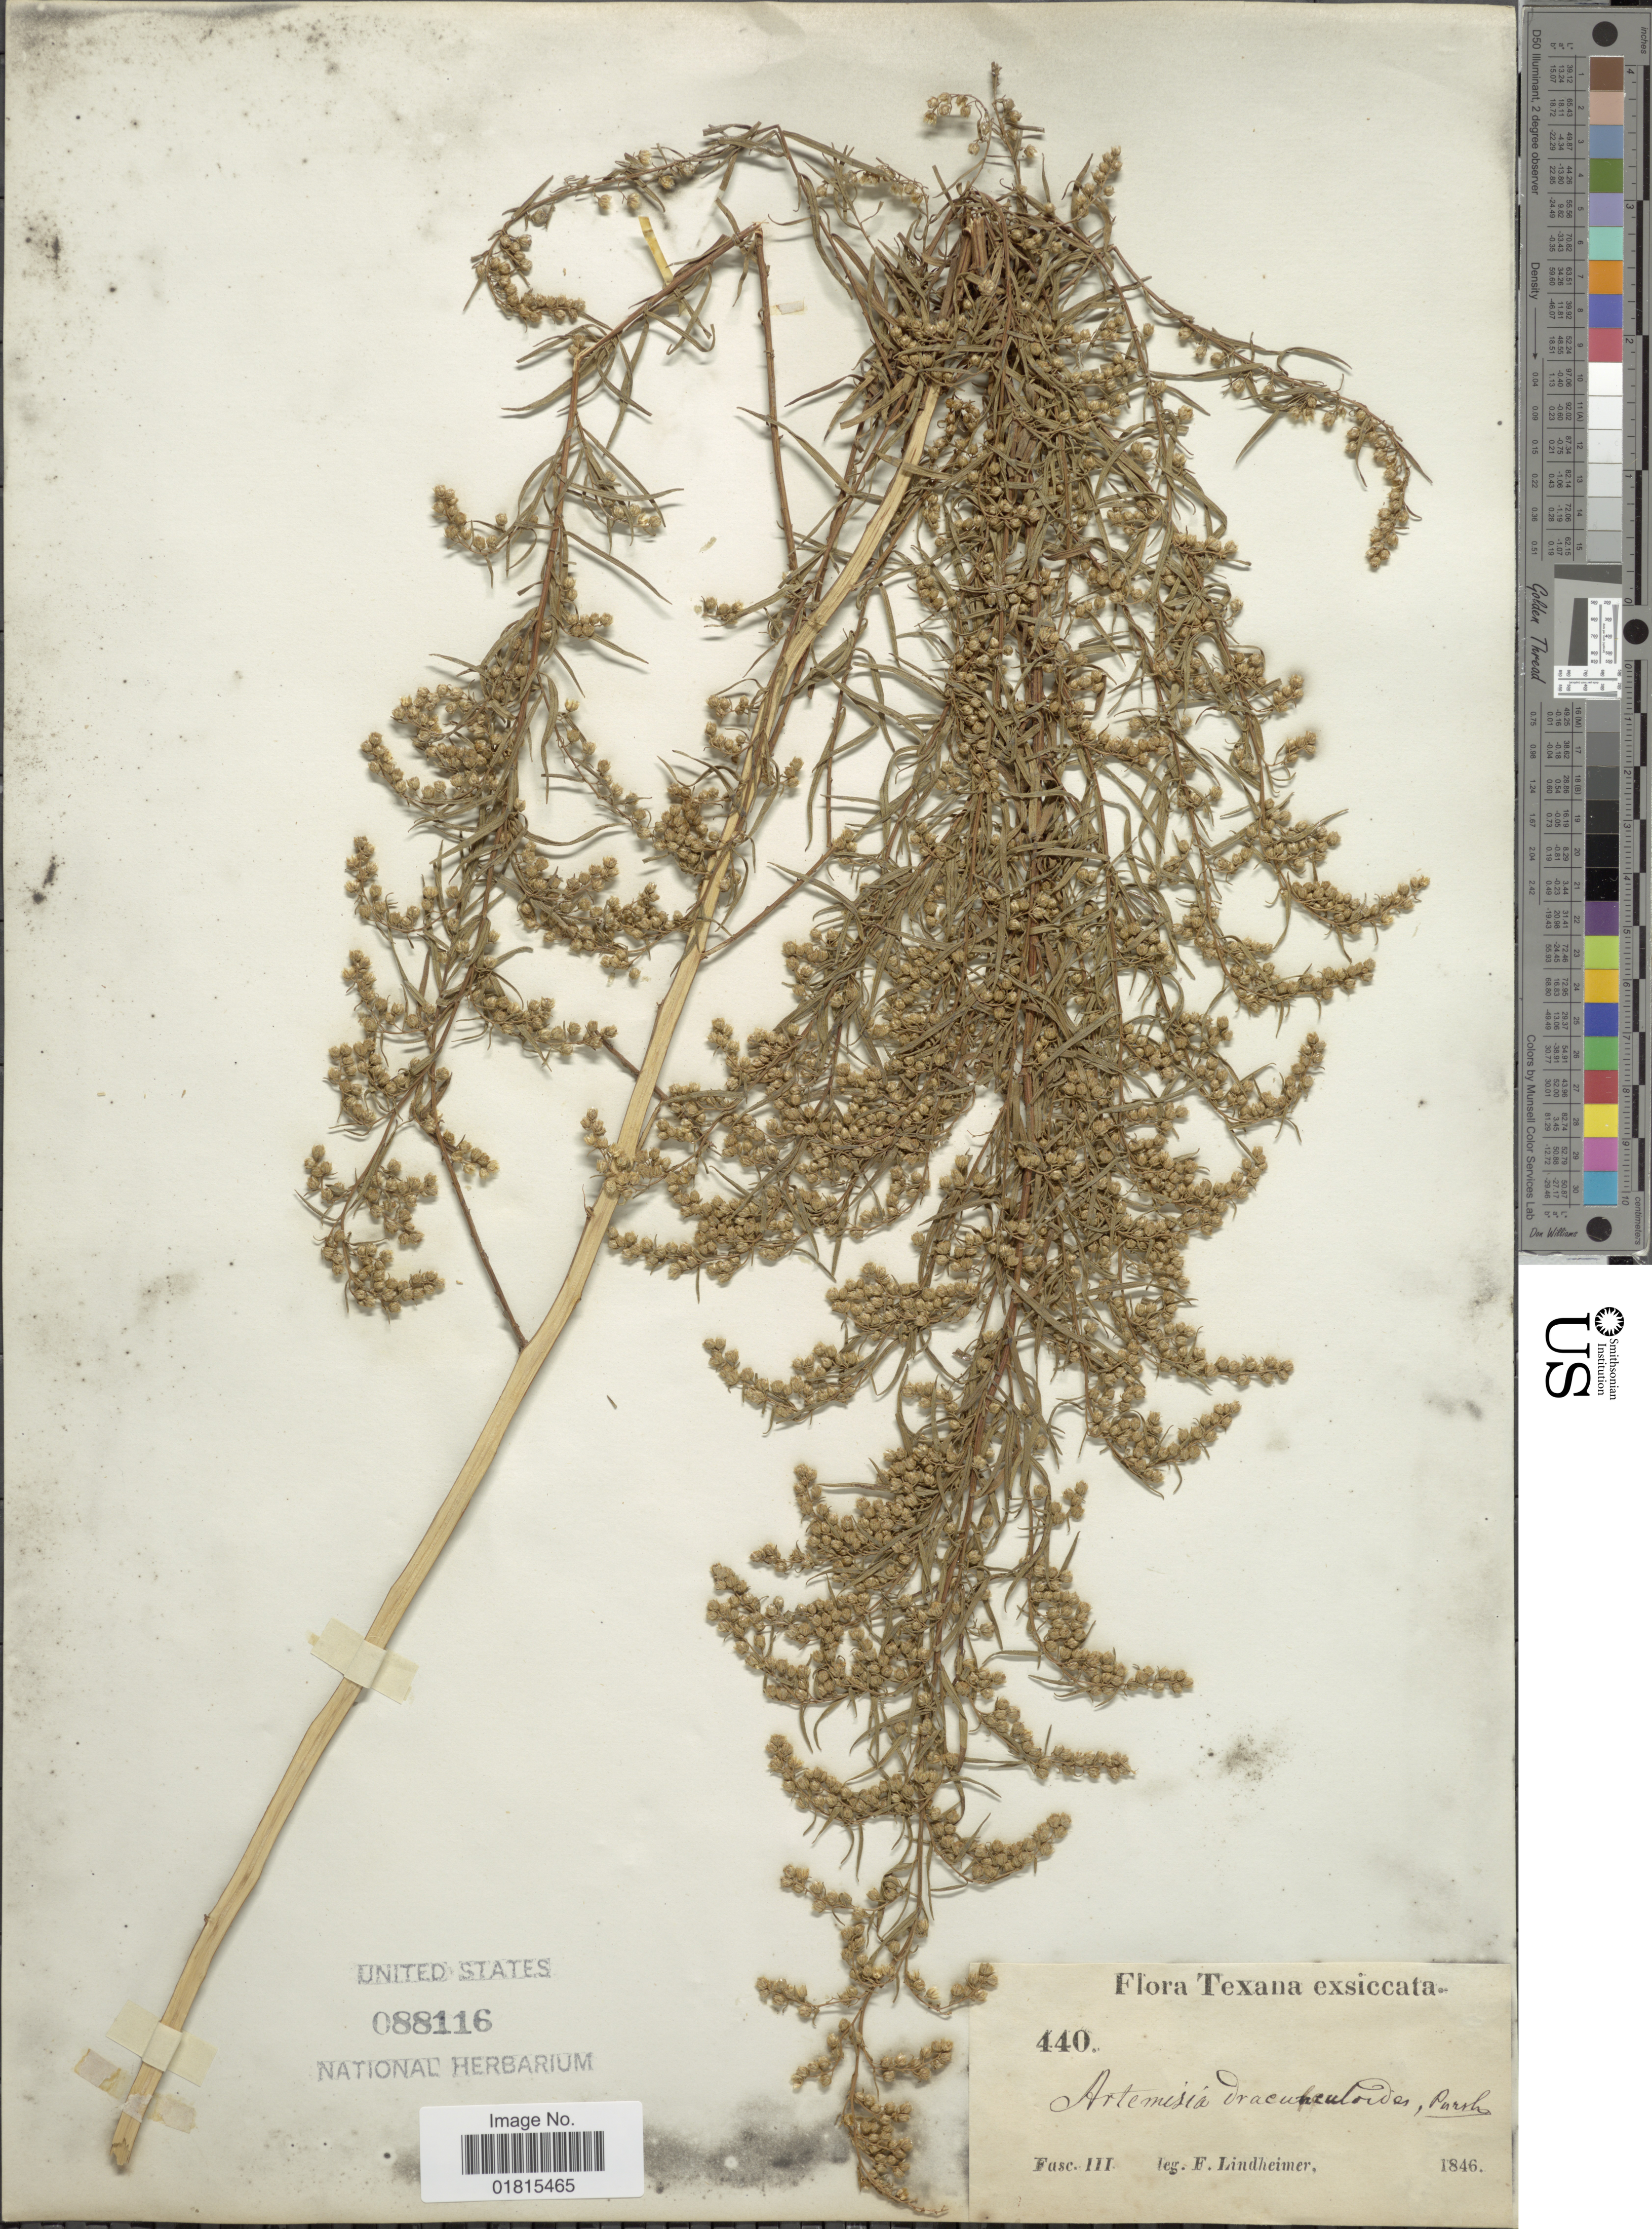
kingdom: Plantae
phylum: Tracheophyta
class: Magnoliopsida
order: Asterales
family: Asteraceae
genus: Artemisia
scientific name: Artemisia filifolia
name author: Torr.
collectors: F. Lindheimer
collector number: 440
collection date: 1846-03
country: United States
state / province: Texas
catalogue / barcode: US 88116